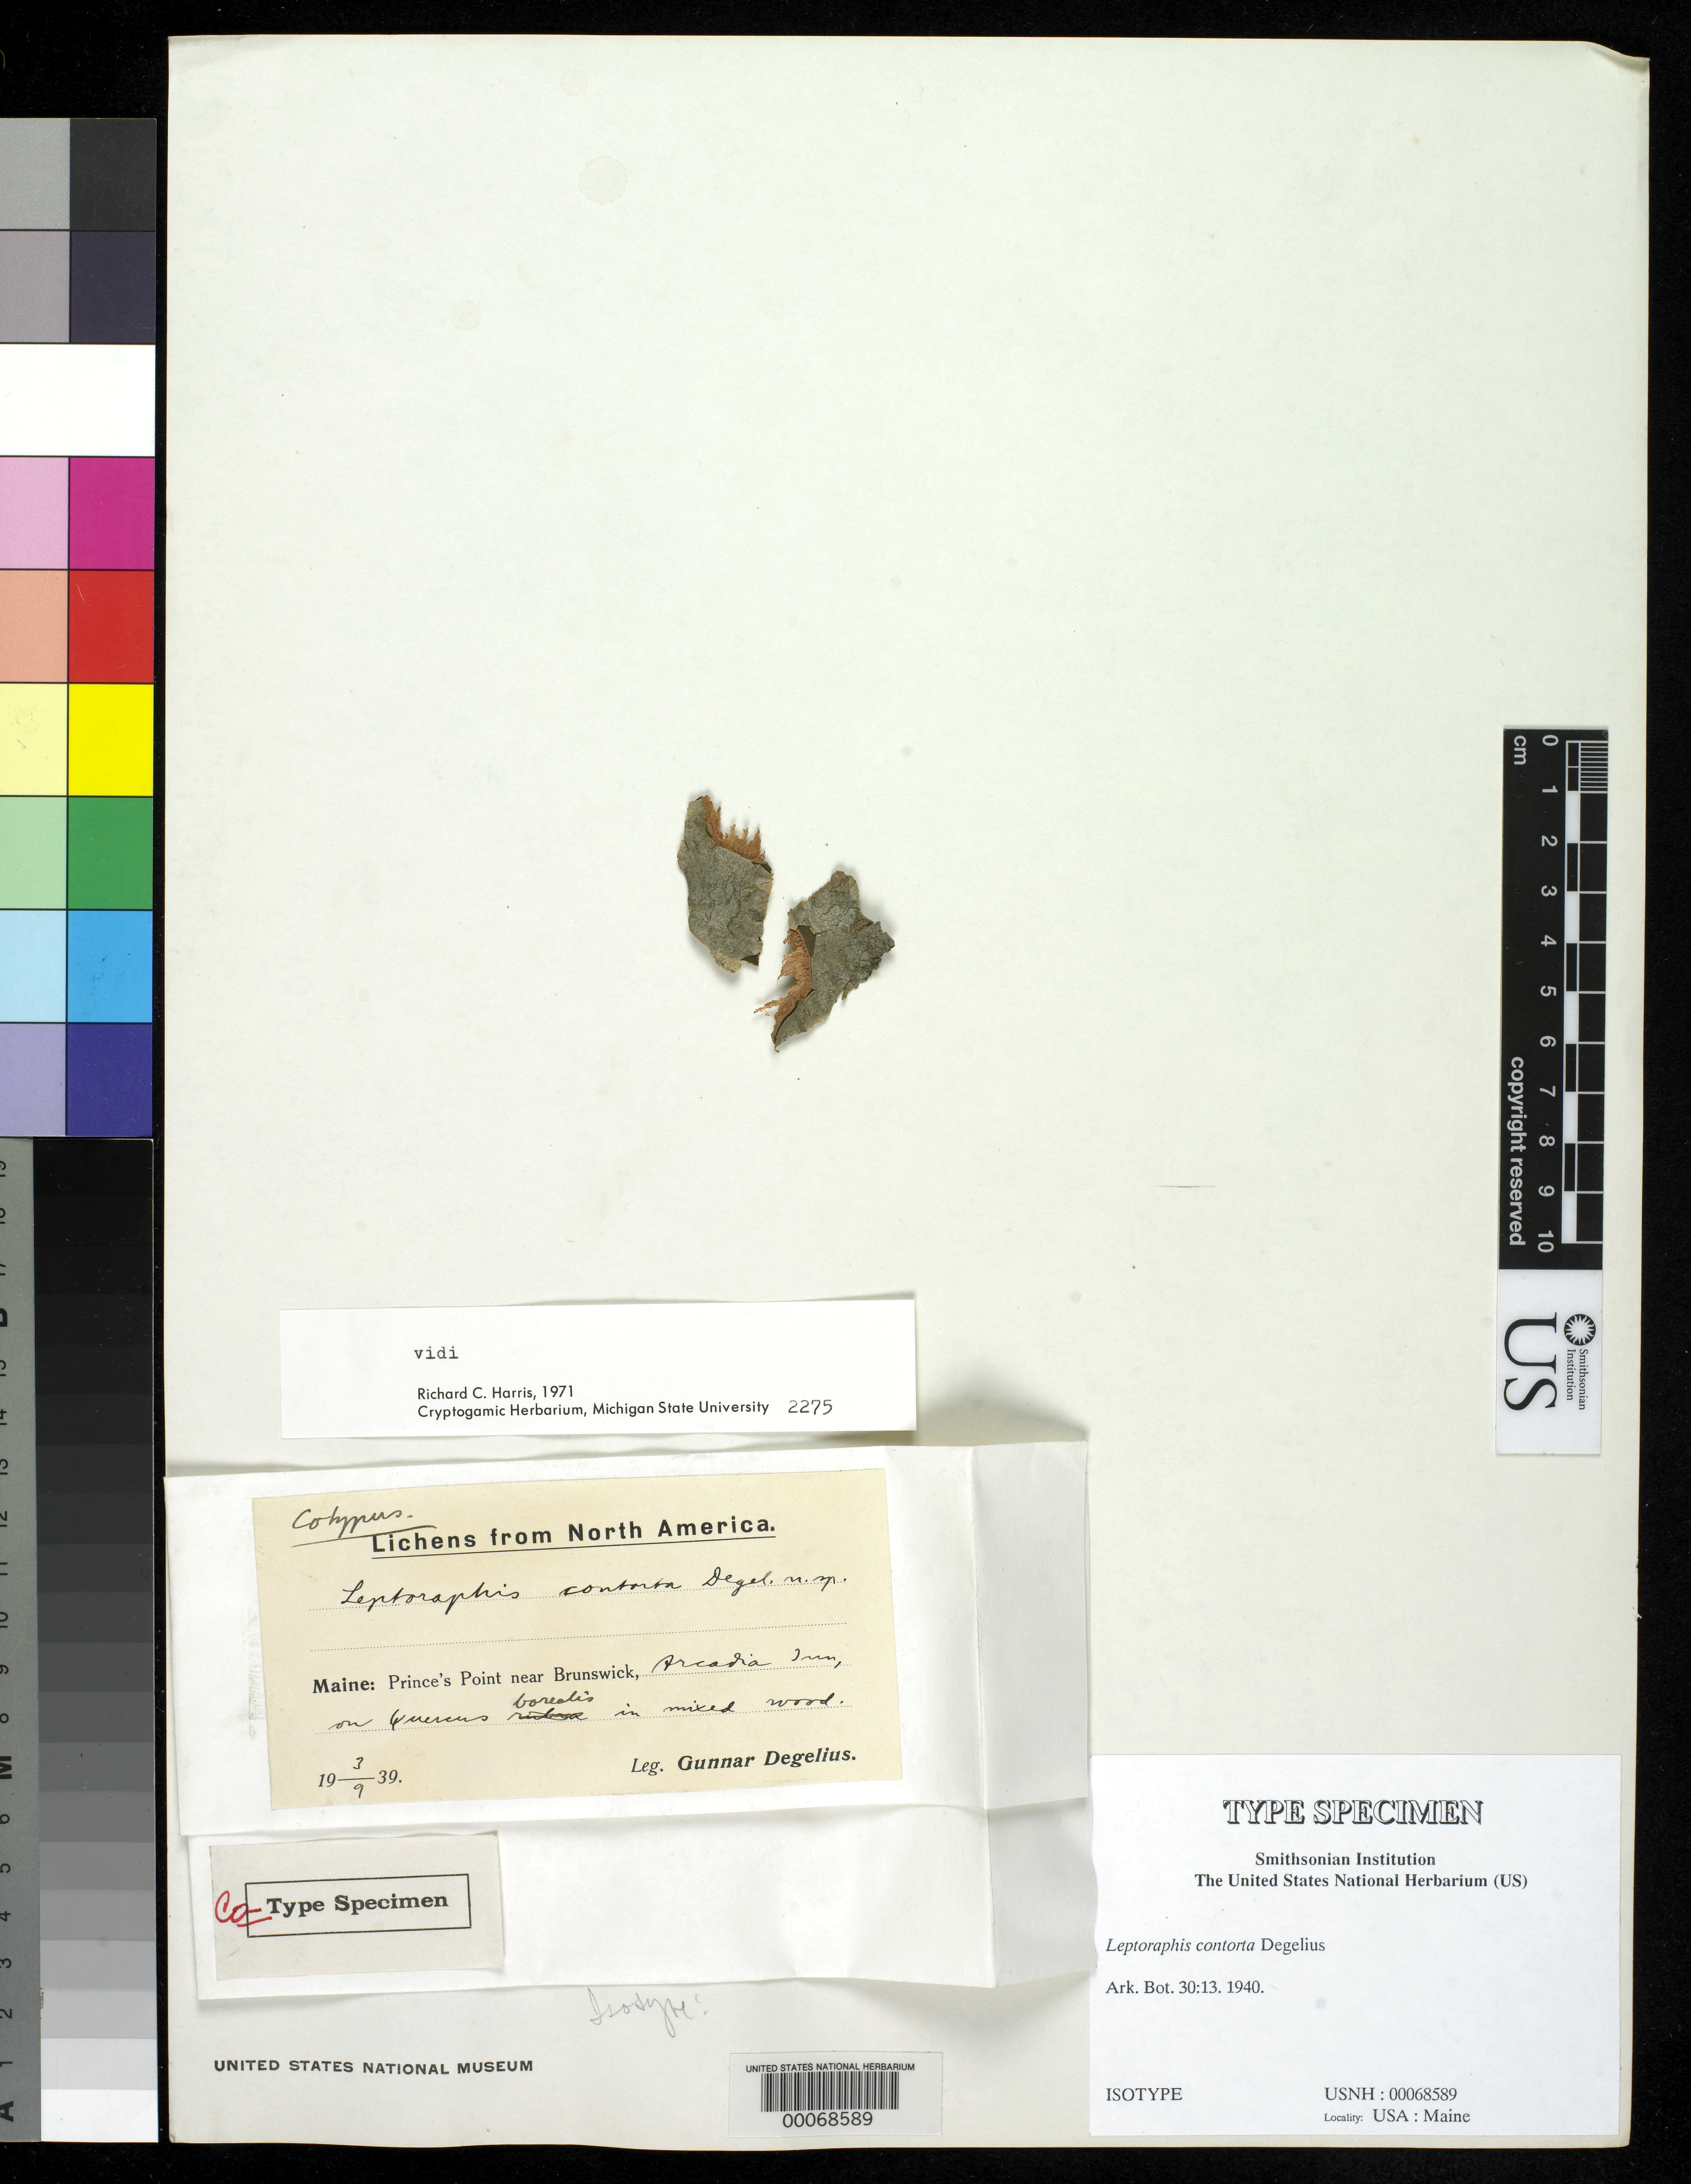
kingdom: Fungi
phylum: Ascomycota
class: Dothideomycetes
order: Pleosporales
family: Naetrocymbaceae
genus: Leptorhaphis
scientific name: Leptorhaphis contorta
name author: Degel.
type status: Type Collection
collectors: G. B. F. Degelius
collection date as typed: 03 Sep 1939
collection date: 1939-09-03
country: United States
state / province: Maine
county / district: Cumberland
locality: Prince's Point, near Brunswick.